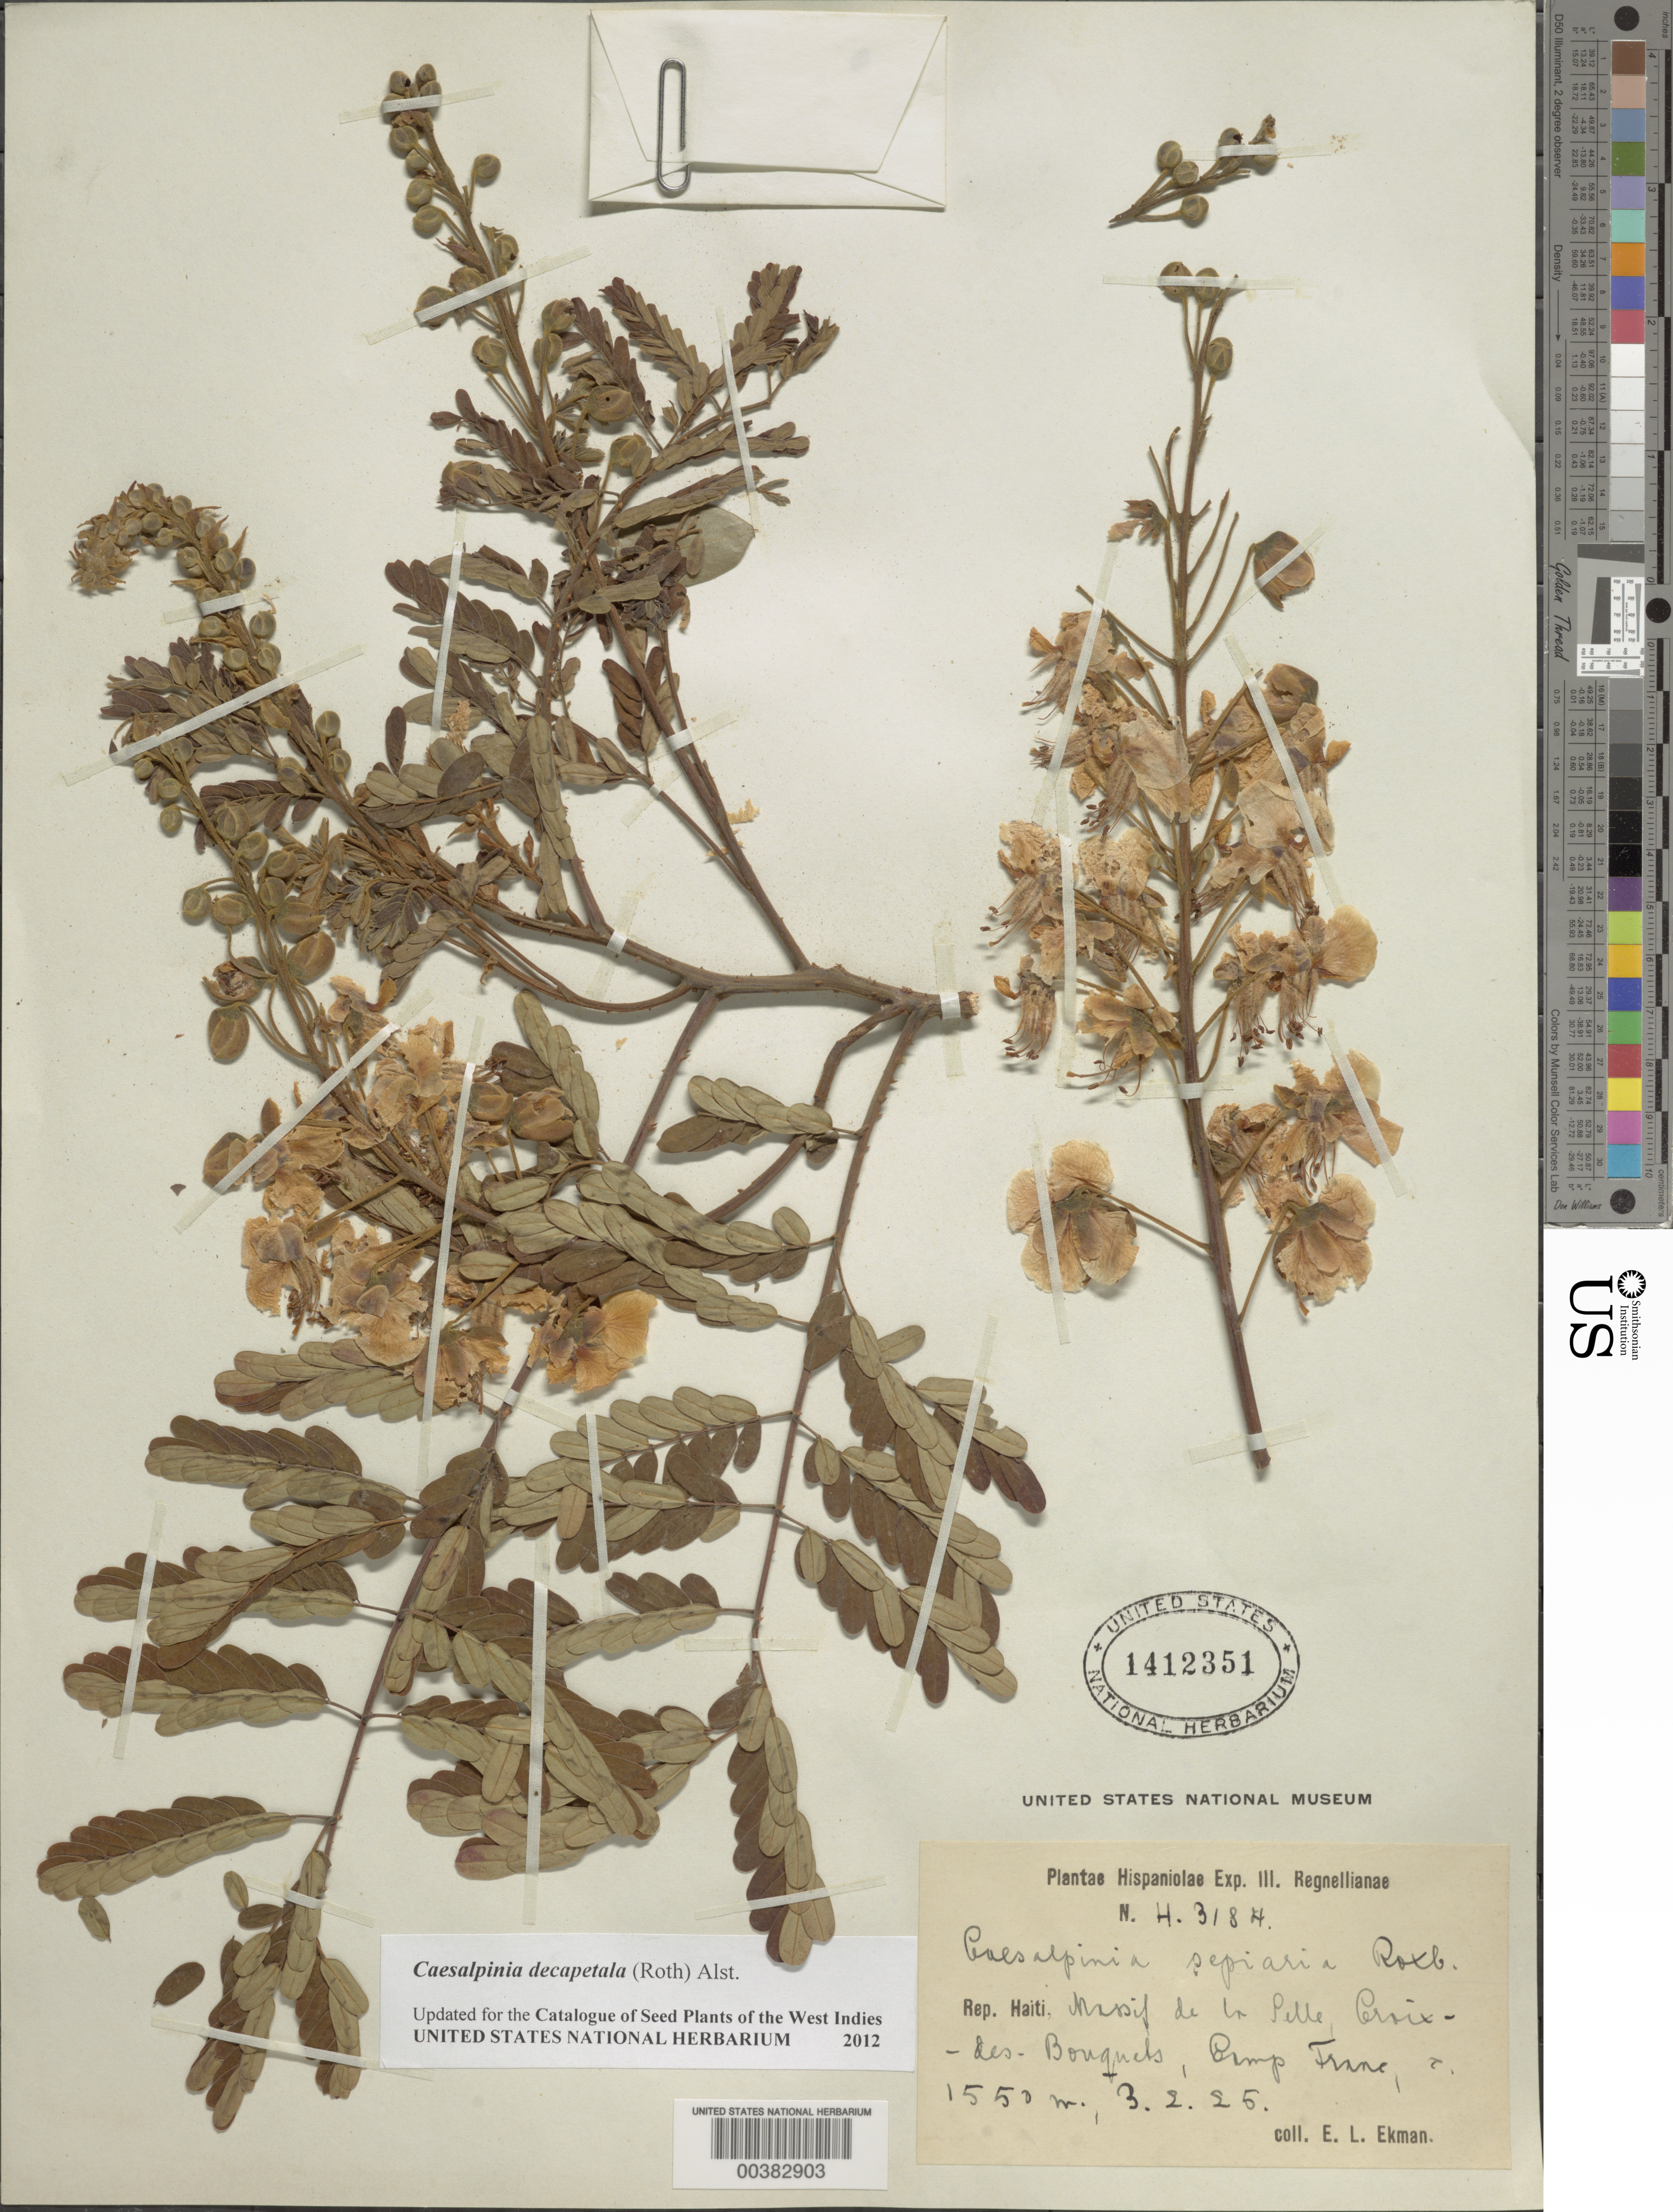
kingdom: Plantae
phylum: Tracheophyta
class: Magnoliopsida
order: Fabales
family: Fabaceae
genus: Biancaea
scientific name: Biancaea decapetala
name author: (Roth) O. Deg.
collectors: E. L. Ekman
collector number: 3184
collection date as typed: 03 Feb 1925 or 02 Mar 1925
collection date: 1925-02-03 or 1925-03-02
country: Haiti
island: Hispaniola Island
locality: Massif de la selle, croix-des-bouquets, camp franc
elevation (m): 1550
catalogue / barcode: US 1412351